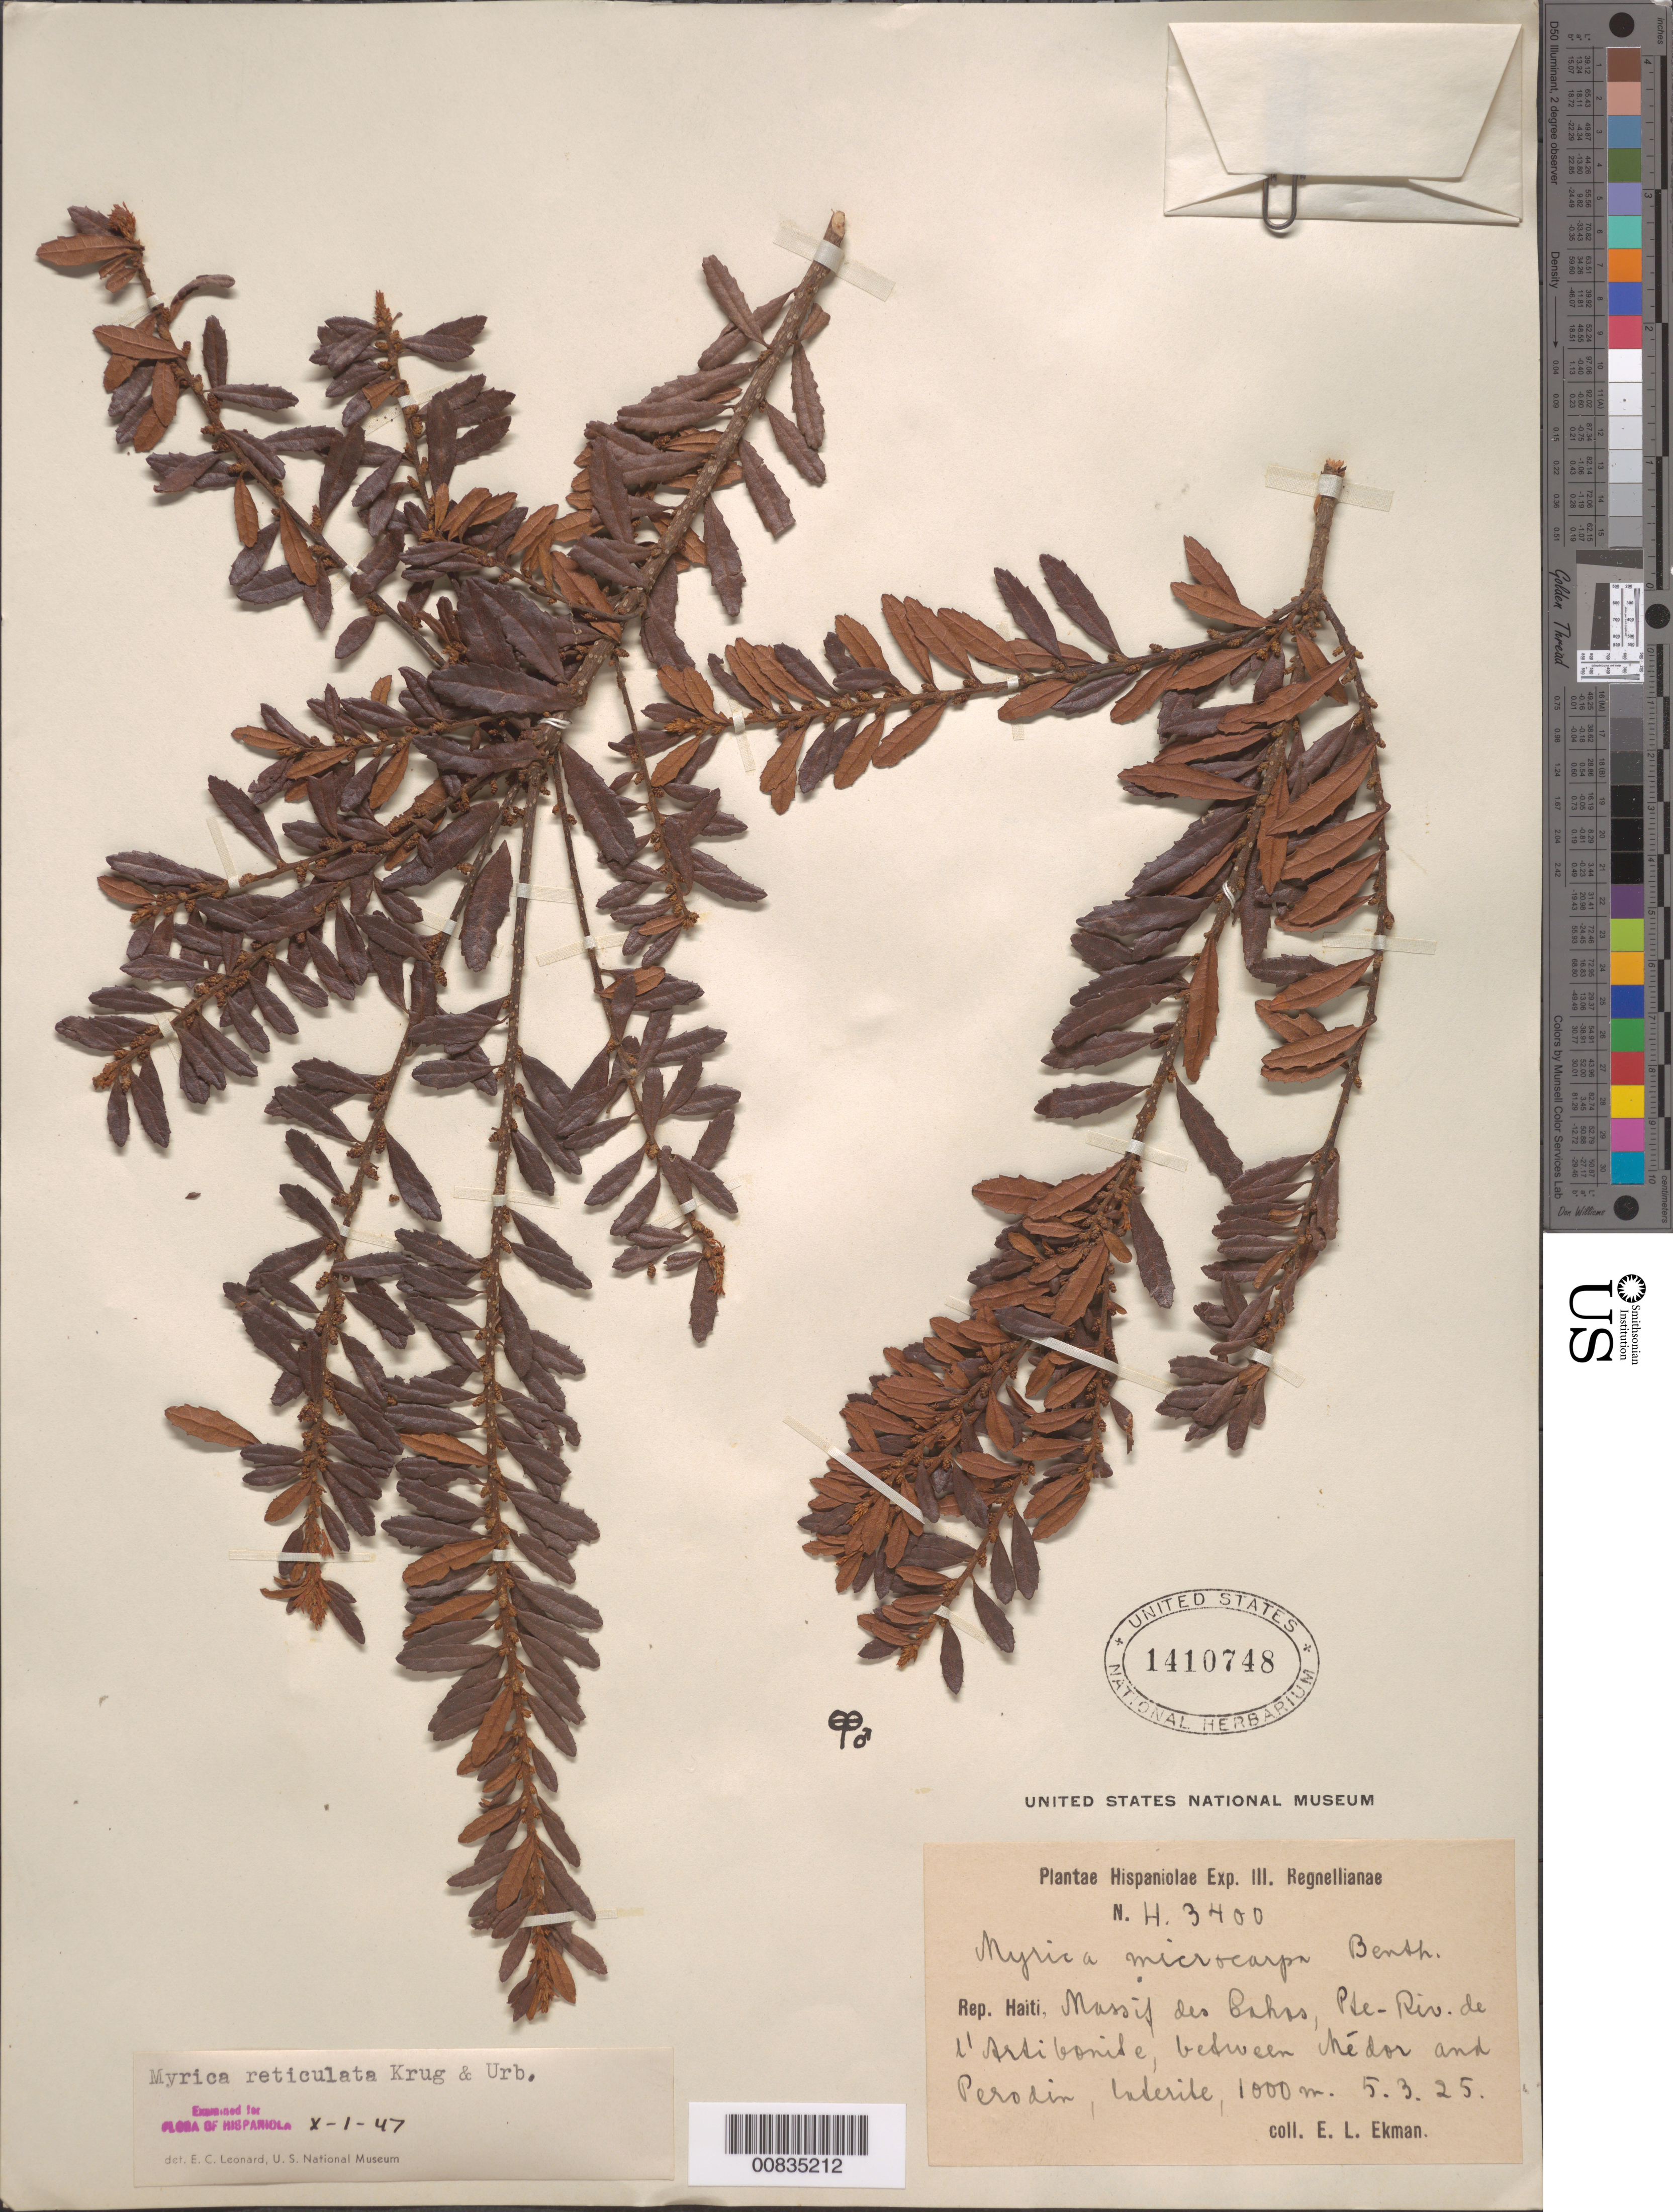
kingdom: Plantae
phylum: Tracheophyta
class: Magnoliopsida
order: Fagales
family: Myricaceae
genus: Myrica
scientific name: Myrica reticulata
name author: Krug & Urb.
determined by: Leonard, Emery C., (US)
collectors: E. L. Ekman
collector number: H 3400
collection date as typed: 05 Mar 1925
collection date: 1925-03-05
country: Haiti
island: Hispaniola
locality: Massif des Cahos, Pte-Riv. de l'Artibonite, between Médor and Perodin.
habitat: Laterite.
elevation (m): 1000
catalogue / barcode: US 1410748